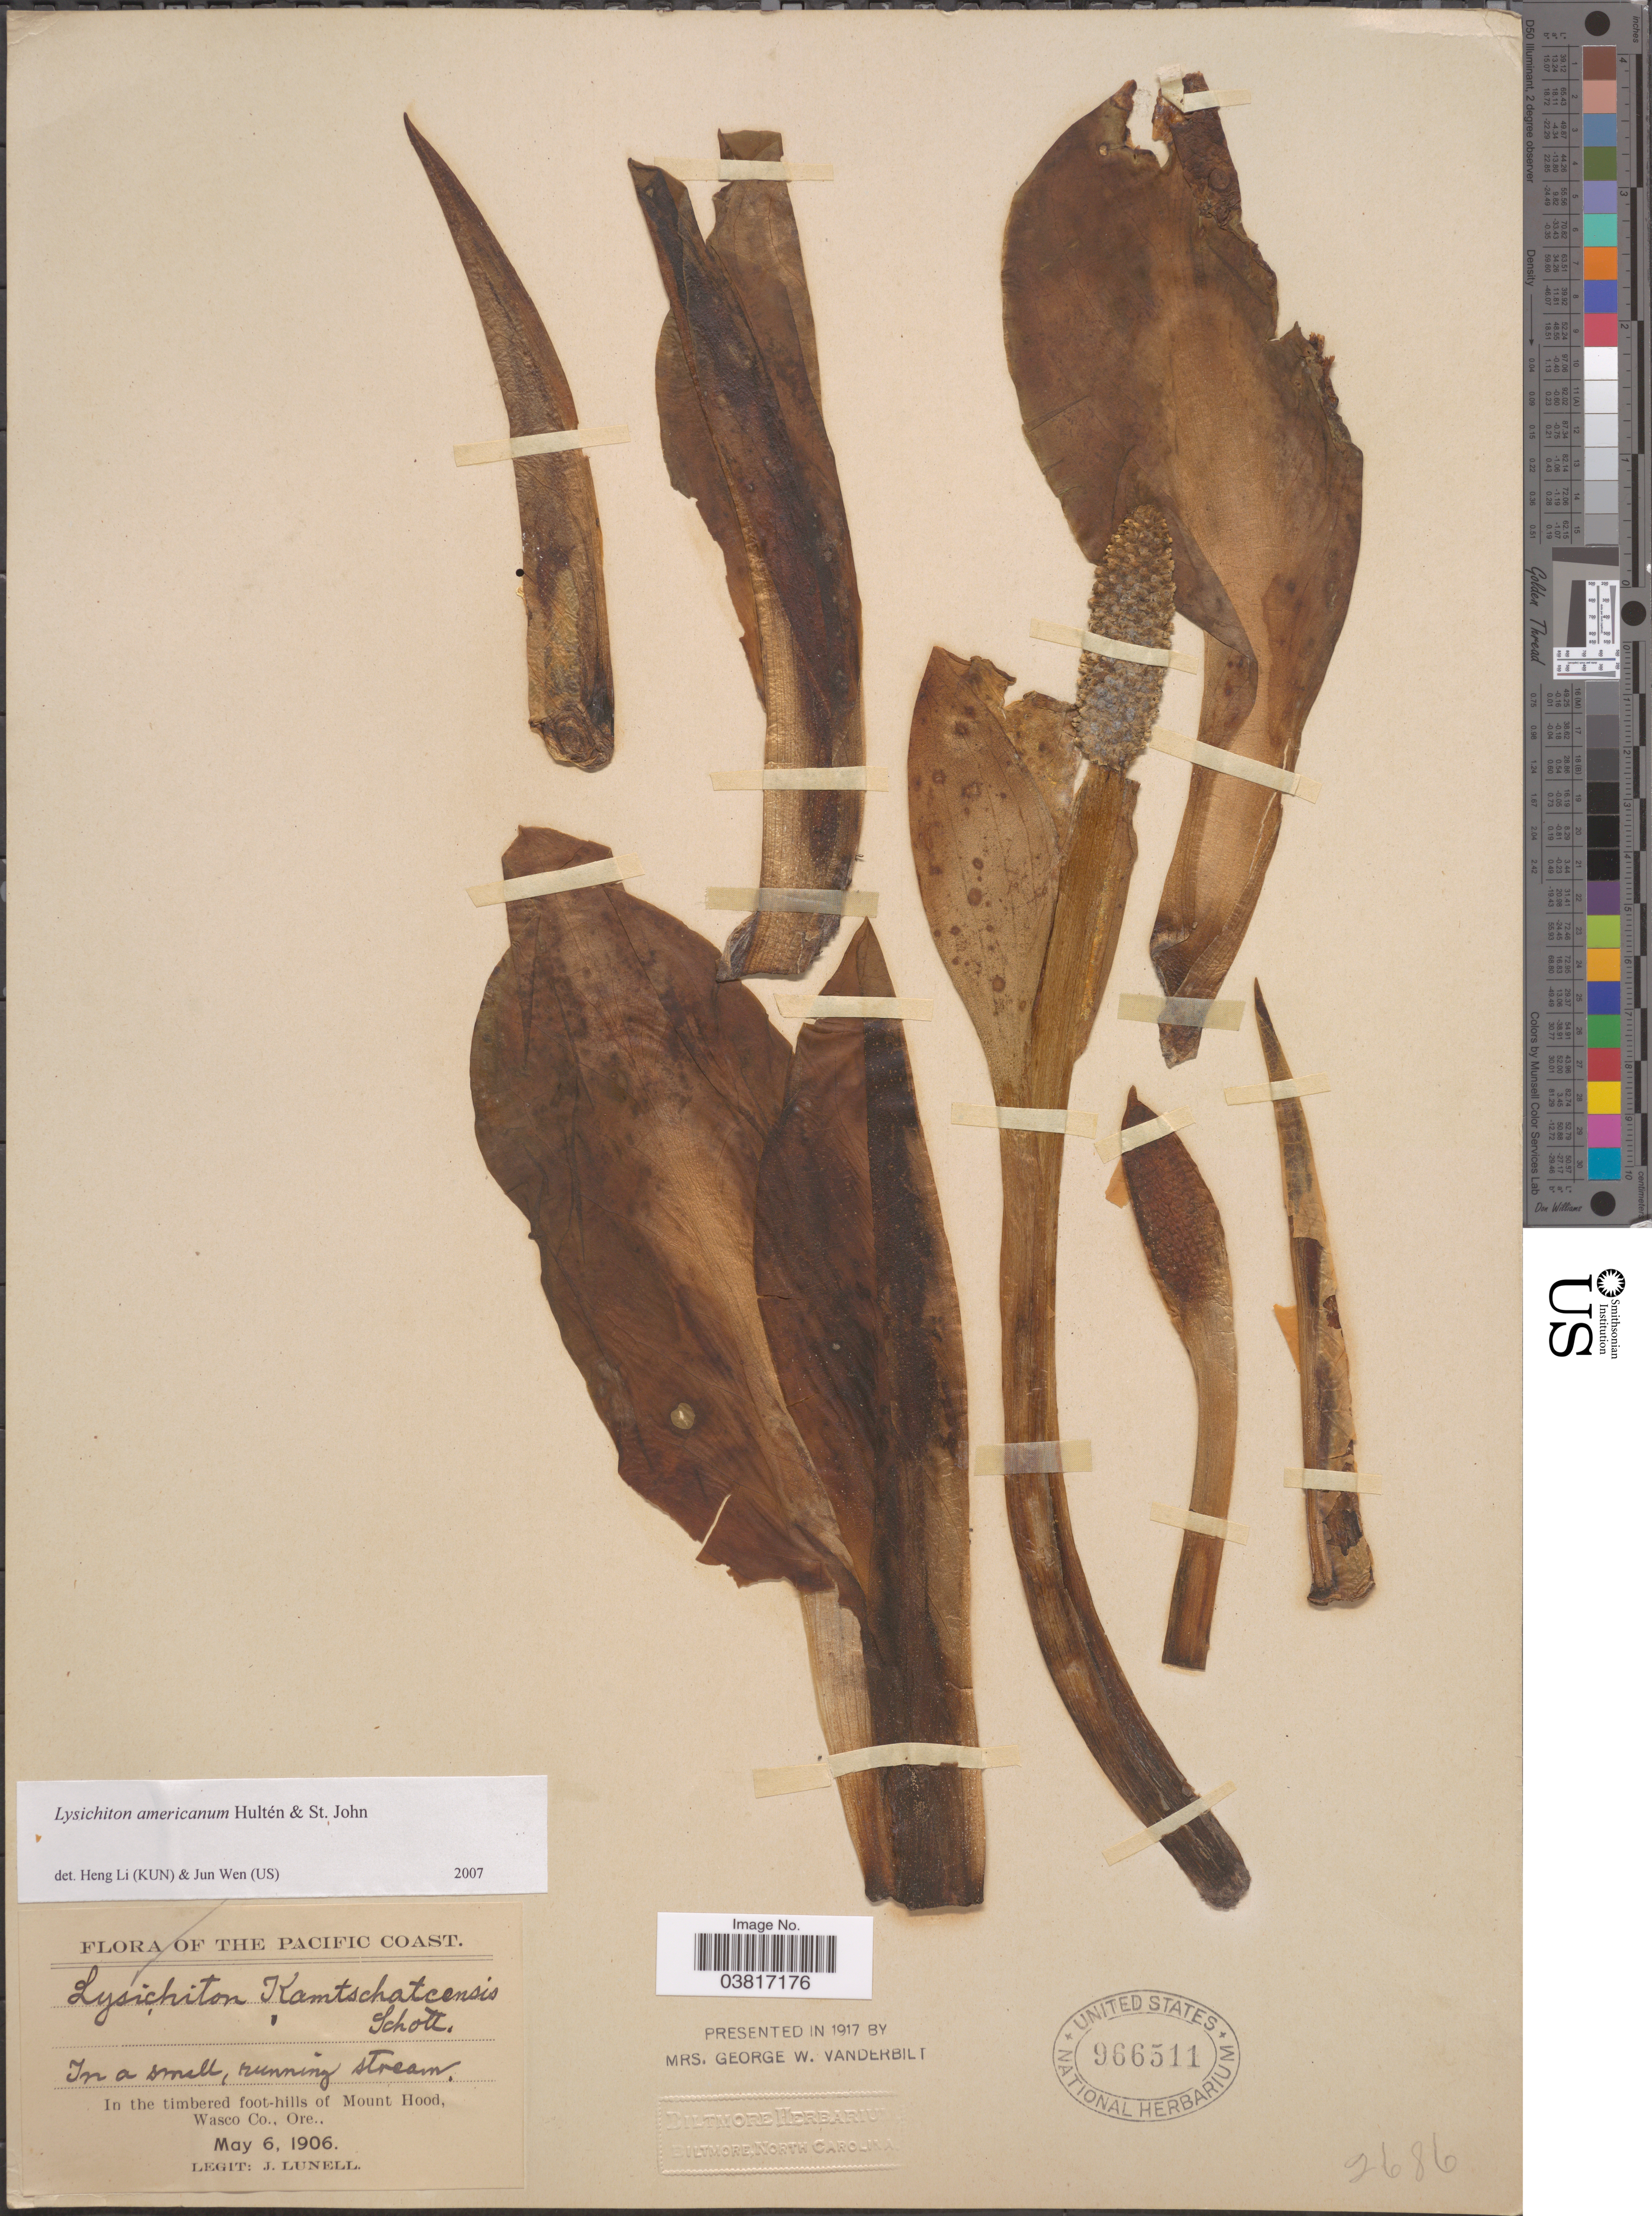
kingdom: Plantae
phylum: Tracheophyta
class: Liliopsida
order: Alismatales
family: Araceae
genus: Lysichiton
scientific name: Lysichiton americanus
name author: Hultén & H. St. John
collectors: J. Lunell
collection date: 1906-05-06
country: United States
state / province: Oregon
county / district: Wasco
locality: Pacific Coast. In a small, running stream. In the timbered foot-hills of Mount Hood, Wasco Co.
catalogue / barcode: US 966511